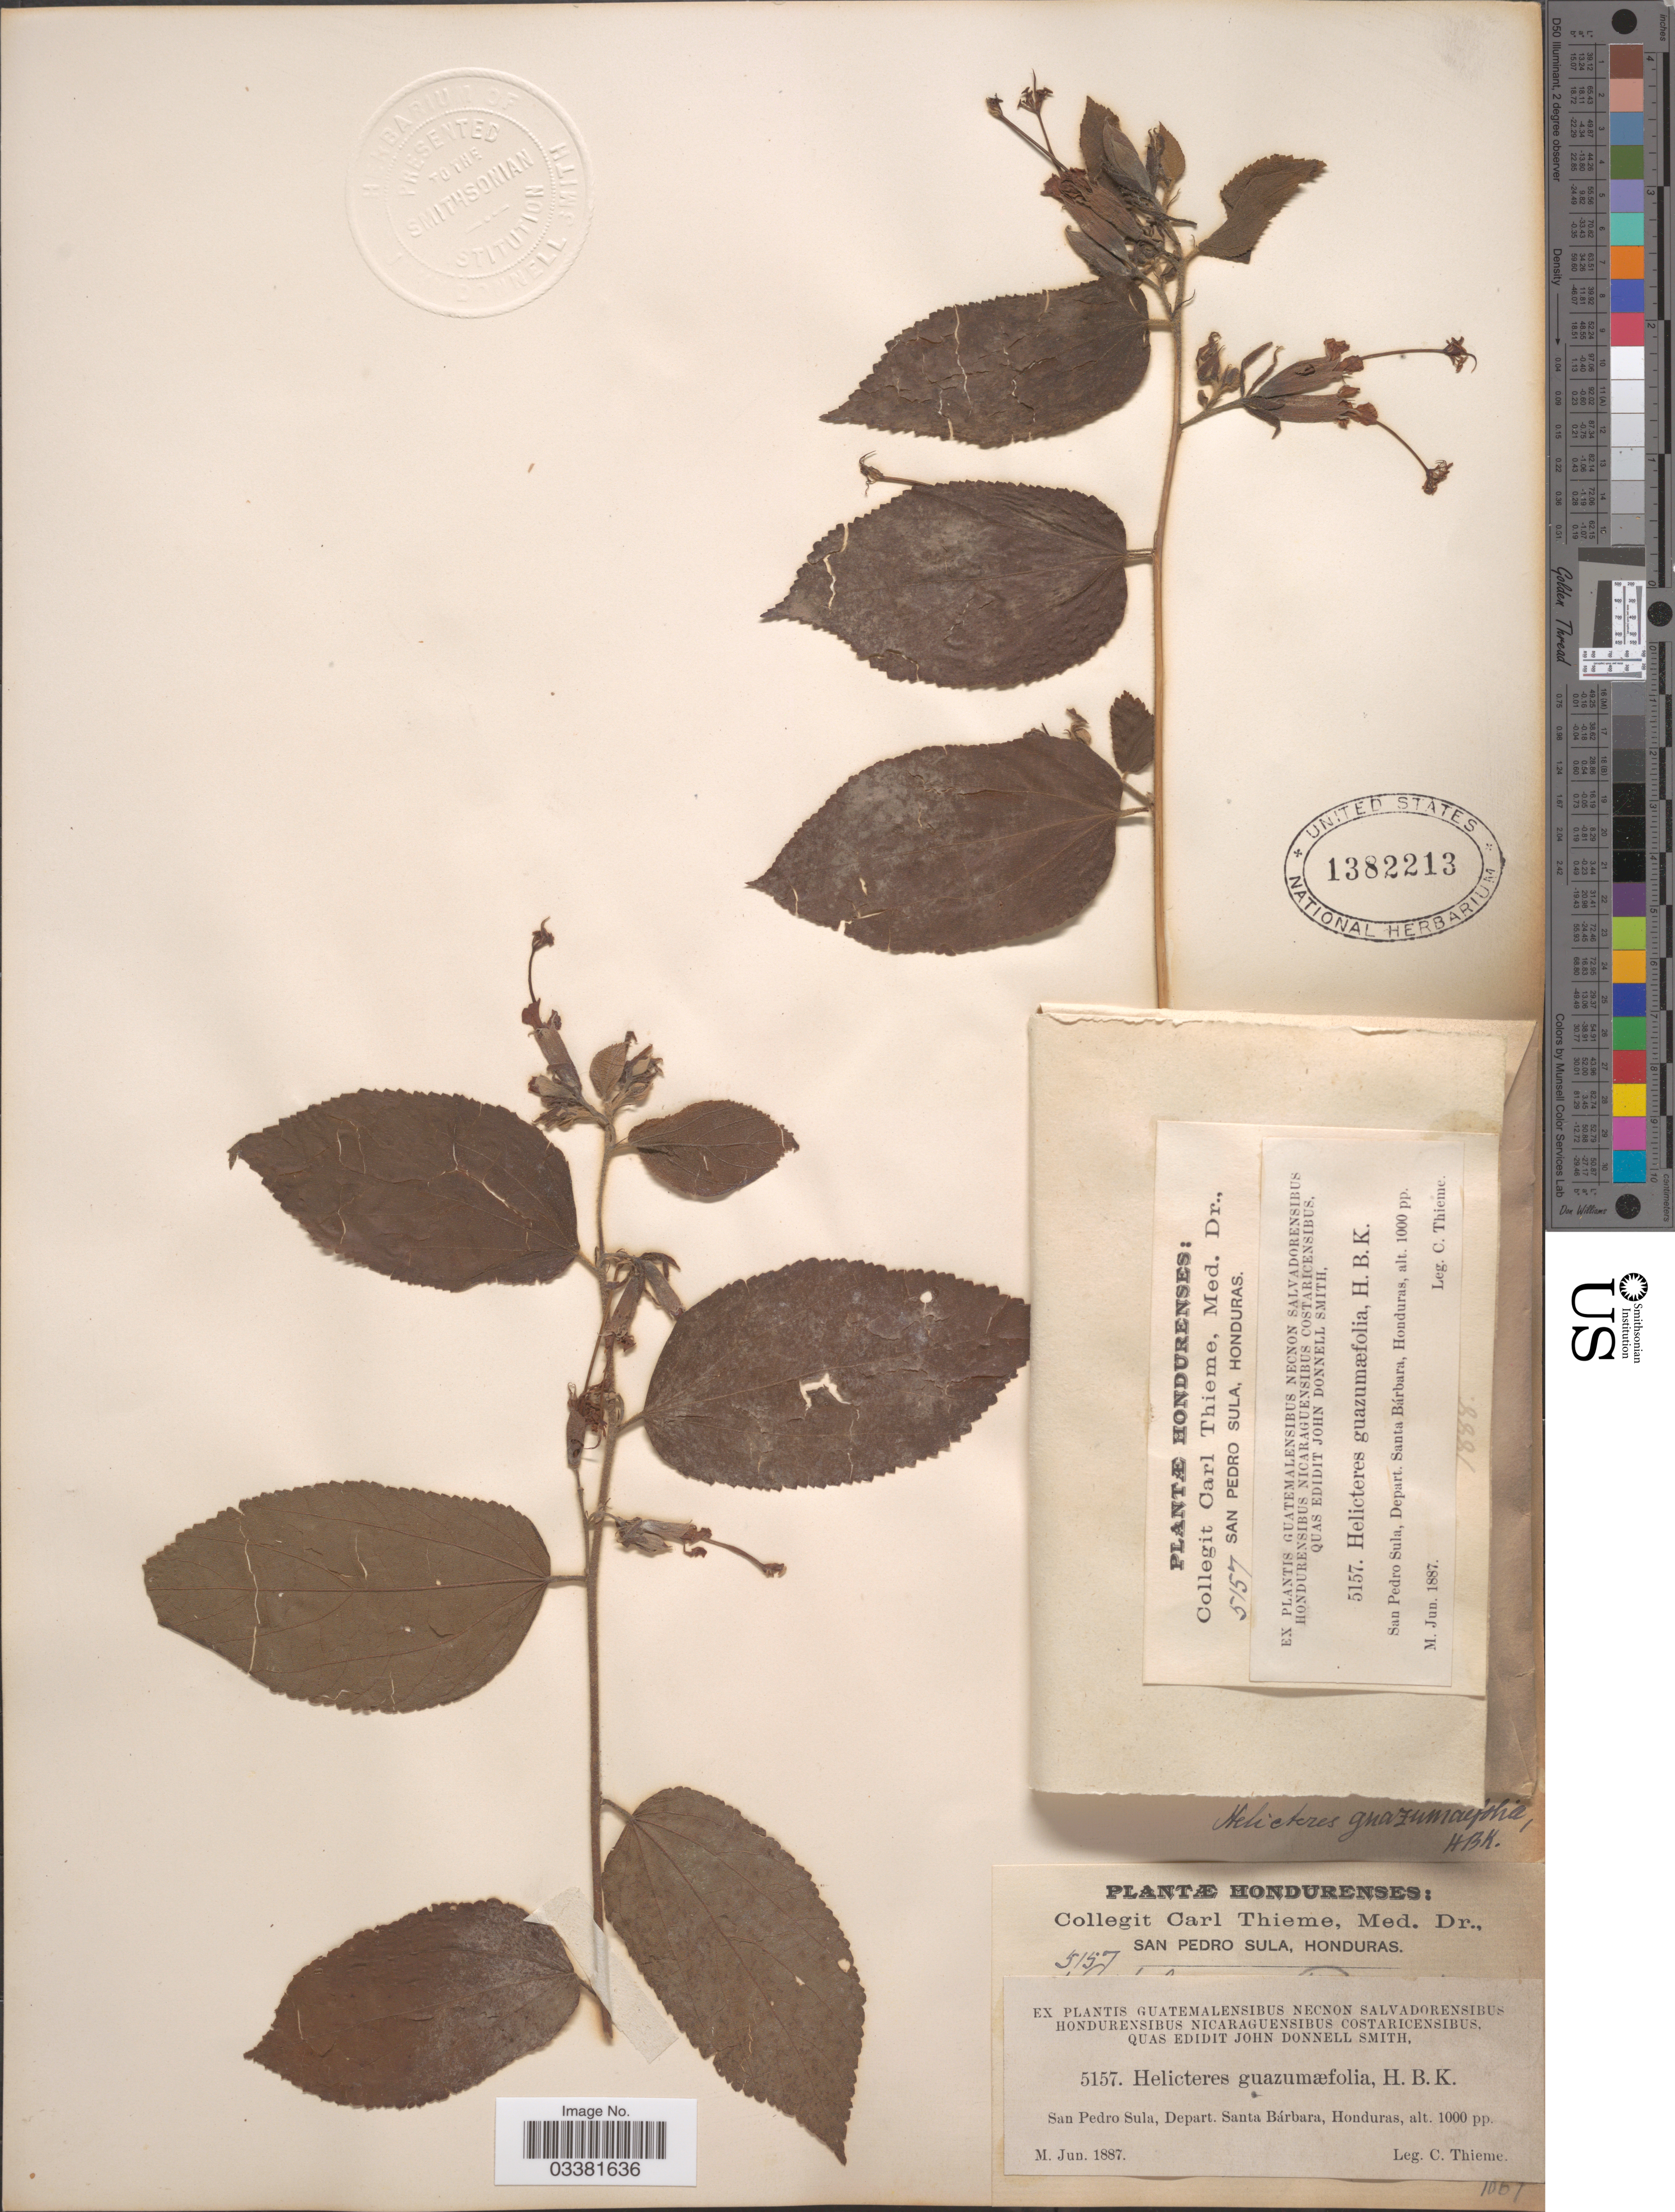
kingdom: Plantae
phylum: Tracheophyta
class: Magnoliopsida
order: Malvales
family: Malvaceae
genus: Helicteres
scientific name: Helicteres guazumifolia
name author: Kunth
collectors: C. Thieme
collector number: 5157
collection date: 1887-06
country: Honduras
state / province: Santa Bárbara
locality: San Pedro Sula, Depart. Santa Bárbara.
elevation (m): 305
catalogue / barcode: US 1382213